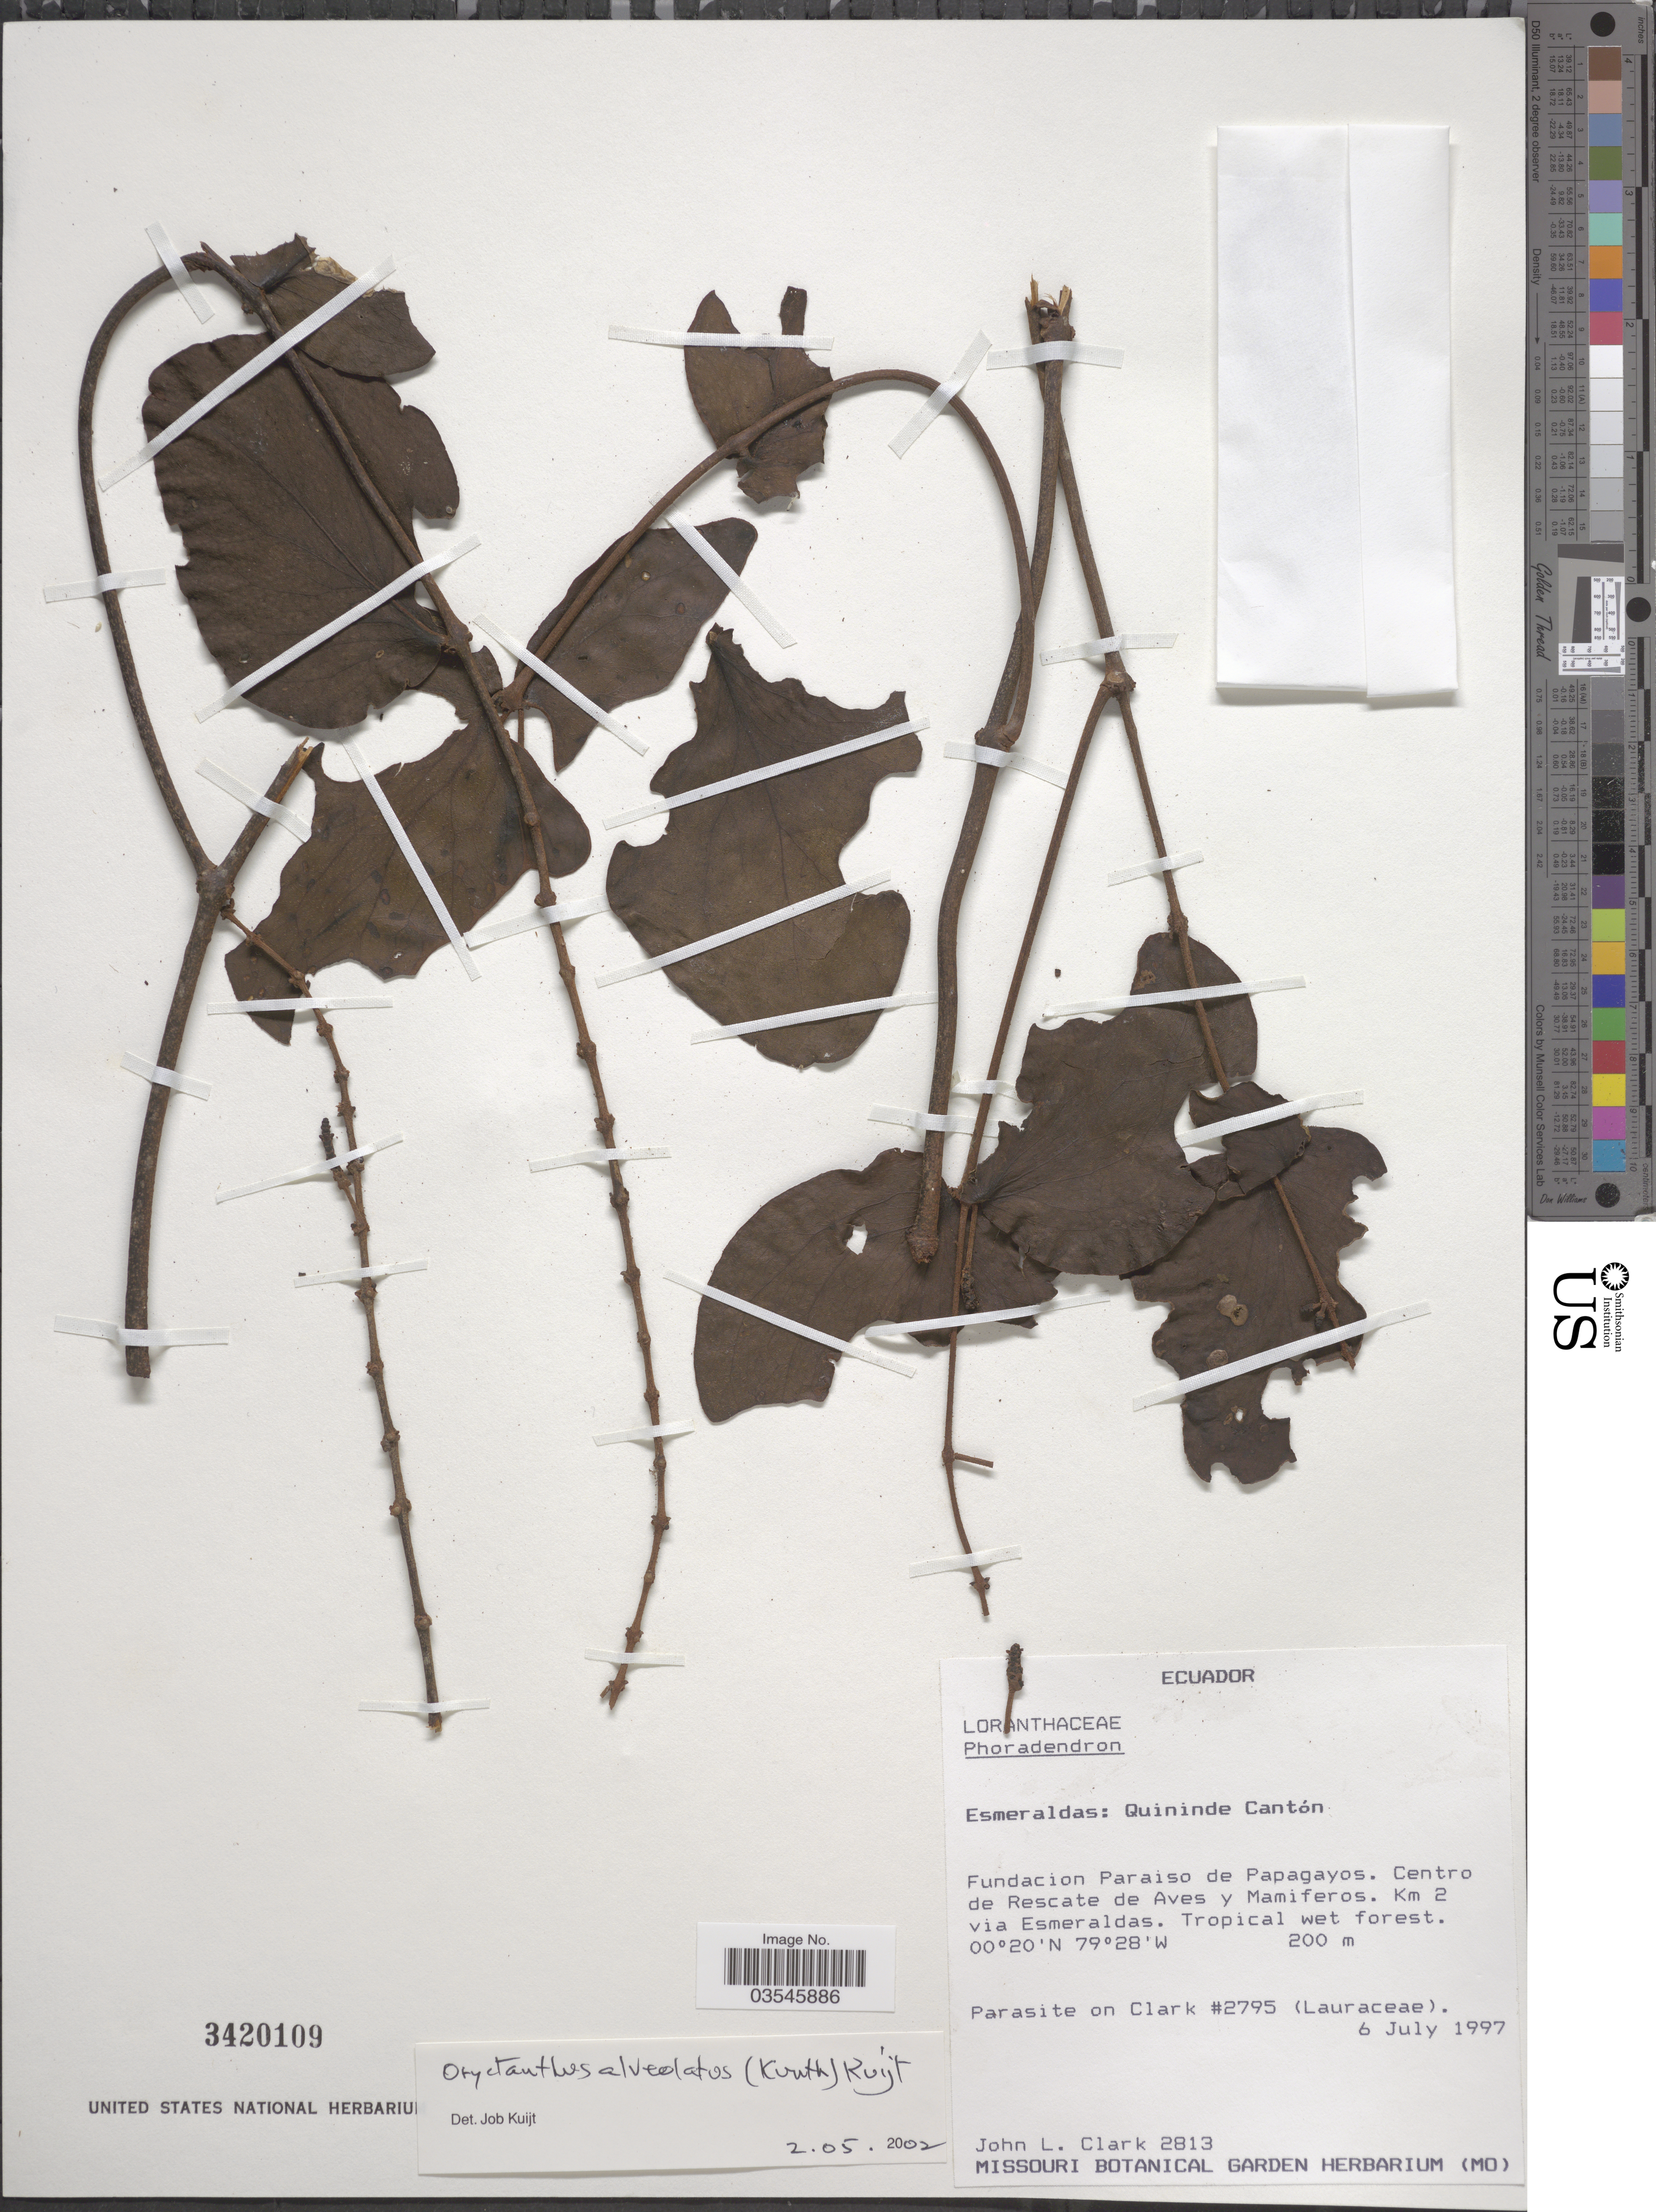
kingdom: Plantae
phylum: Tracheophyta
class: Magnoliopsida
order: Santalales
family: Loranthaceae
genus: Oryctanthus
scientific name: Oryctanthus alveolatus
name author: (Kunth) Kuijt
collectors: J. L. Clark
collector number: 2813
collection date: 1997-07-06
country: Ecuador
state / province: Esmeraldas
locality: Quininde Cantón. Fundacion Paraiso de Papagayps. Centro de Rescate de Aves y Mamiferos. Km 2 via Esmeraldas.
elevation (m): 200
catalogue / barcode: US 3420109